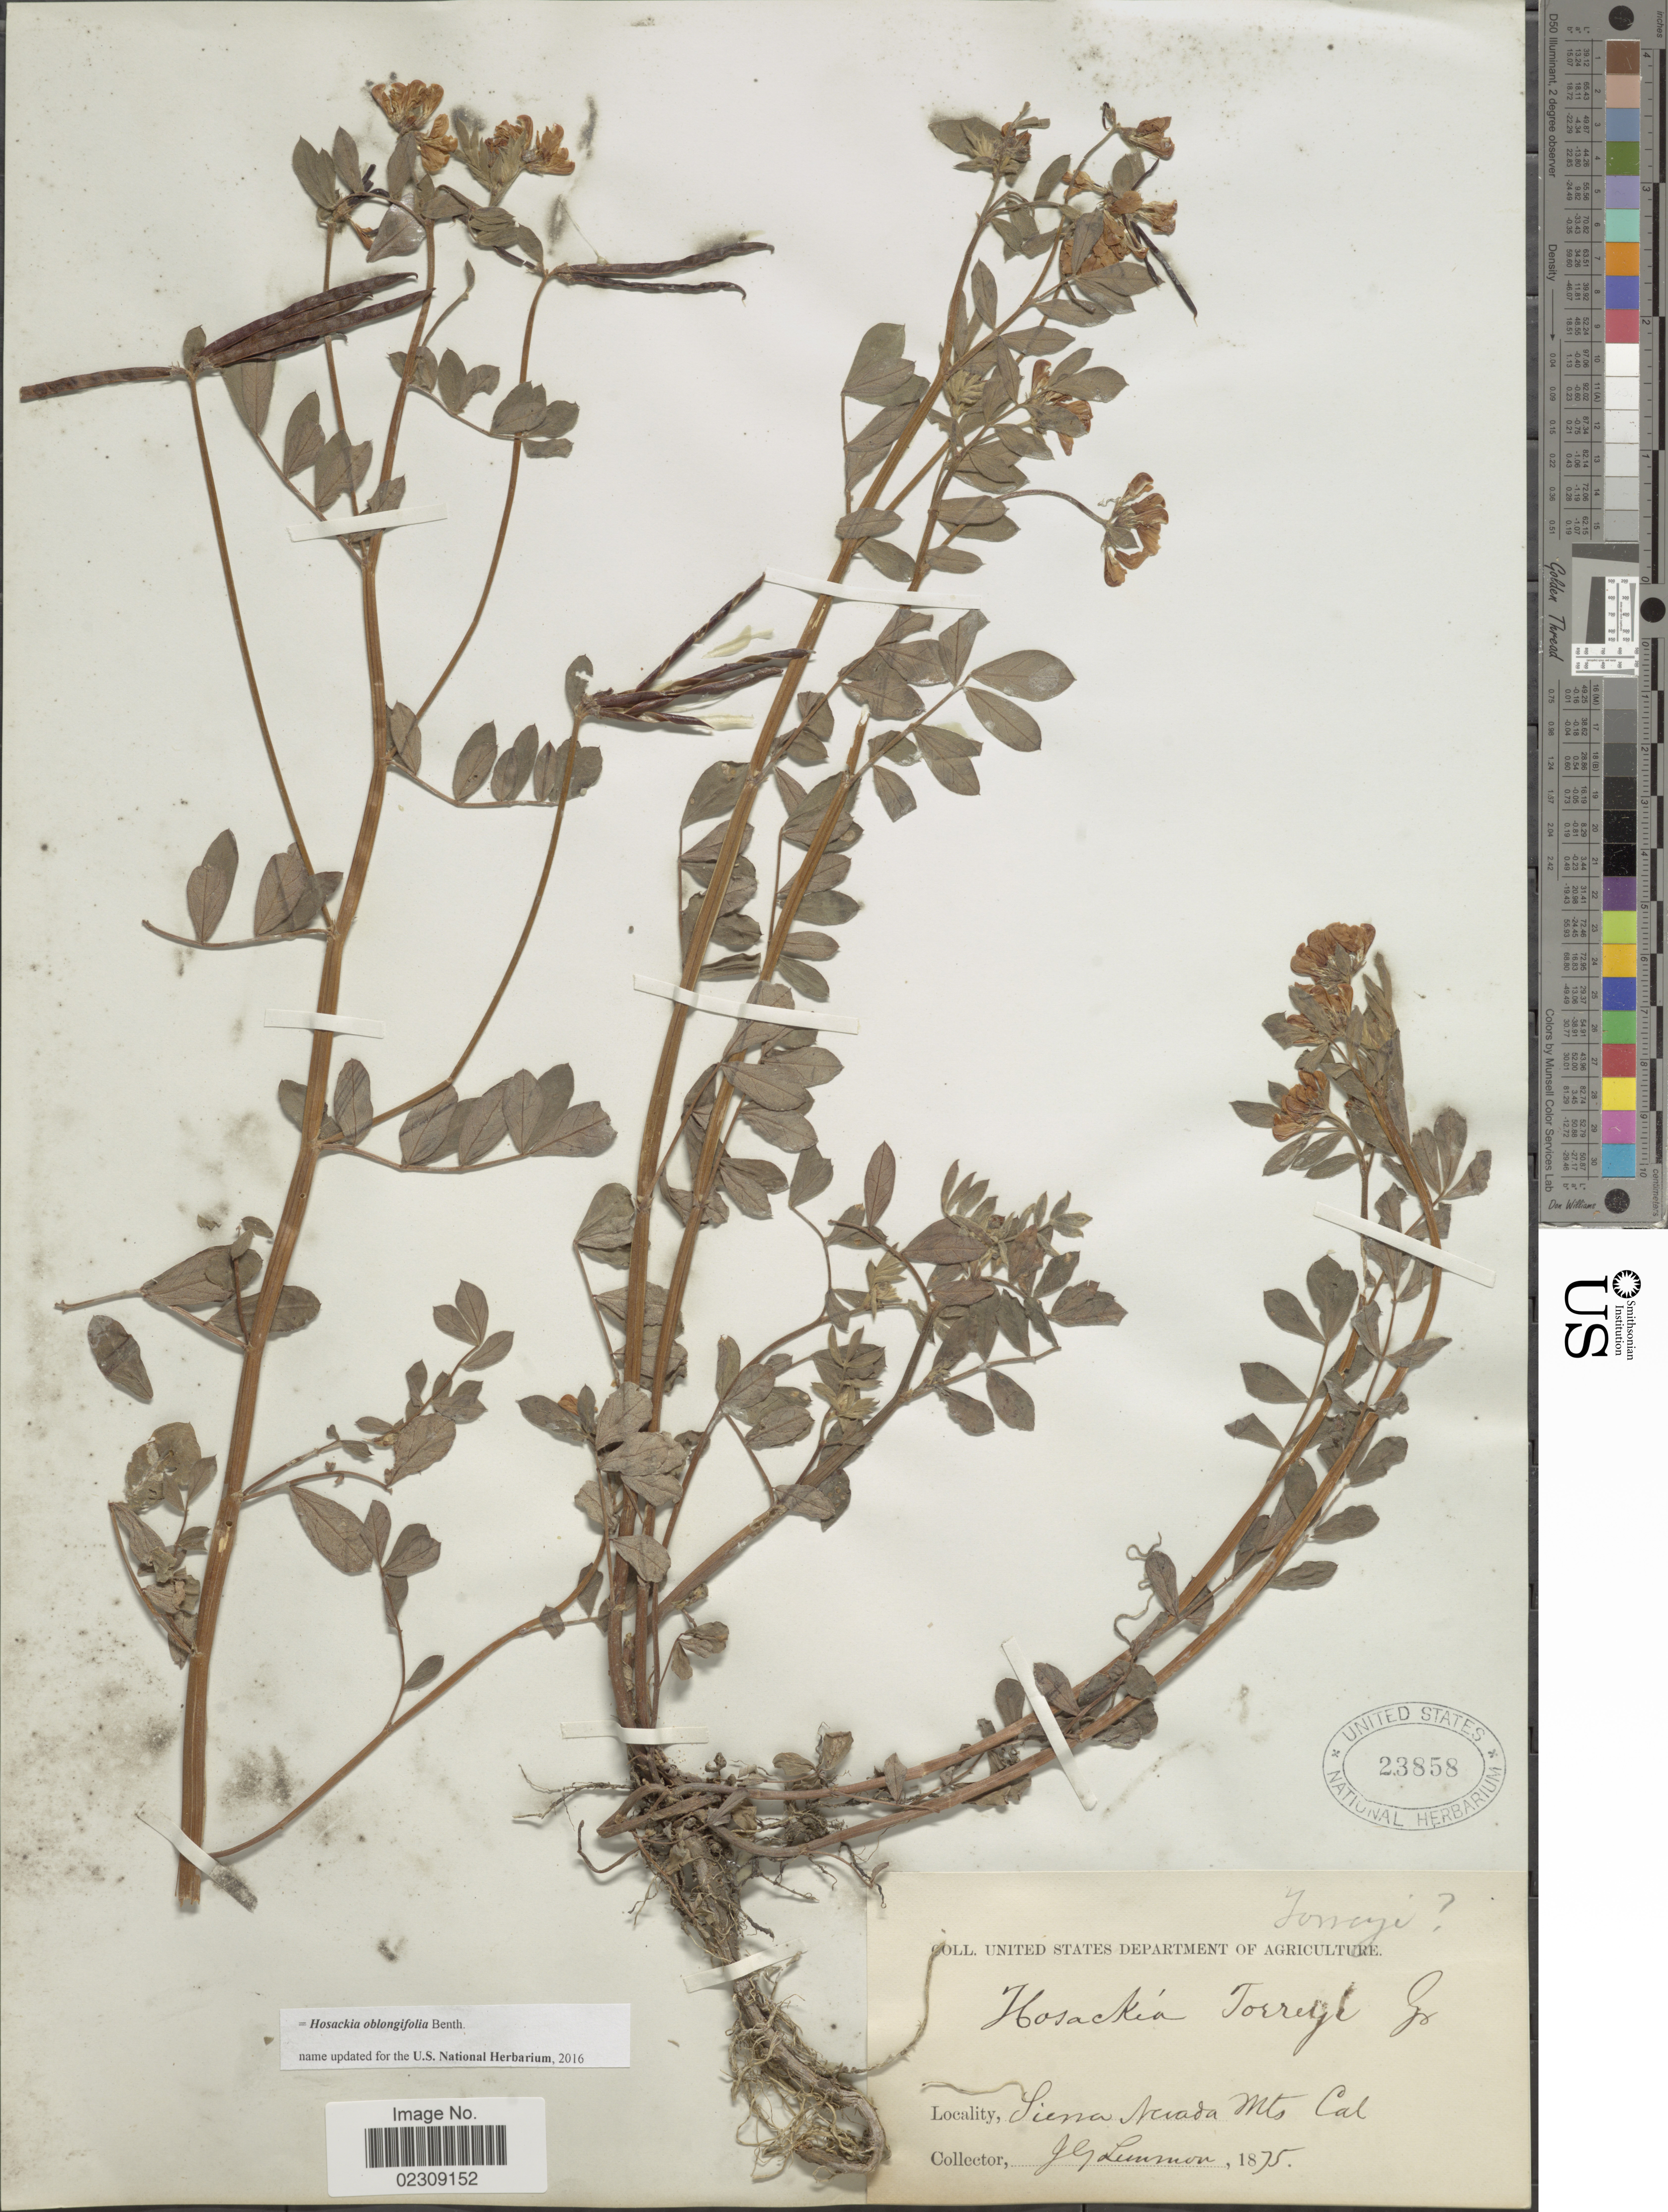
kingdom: Plantae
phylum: Tracheophyta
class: Magnoliopsida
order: Fabales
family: Fabaceae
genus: Hosackia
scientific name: Hosackia oblongifolia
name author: Benth.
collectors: J. Lemmon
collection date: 1875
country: United States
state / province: California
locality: Sierra nevada Mts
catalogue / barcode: US 23858